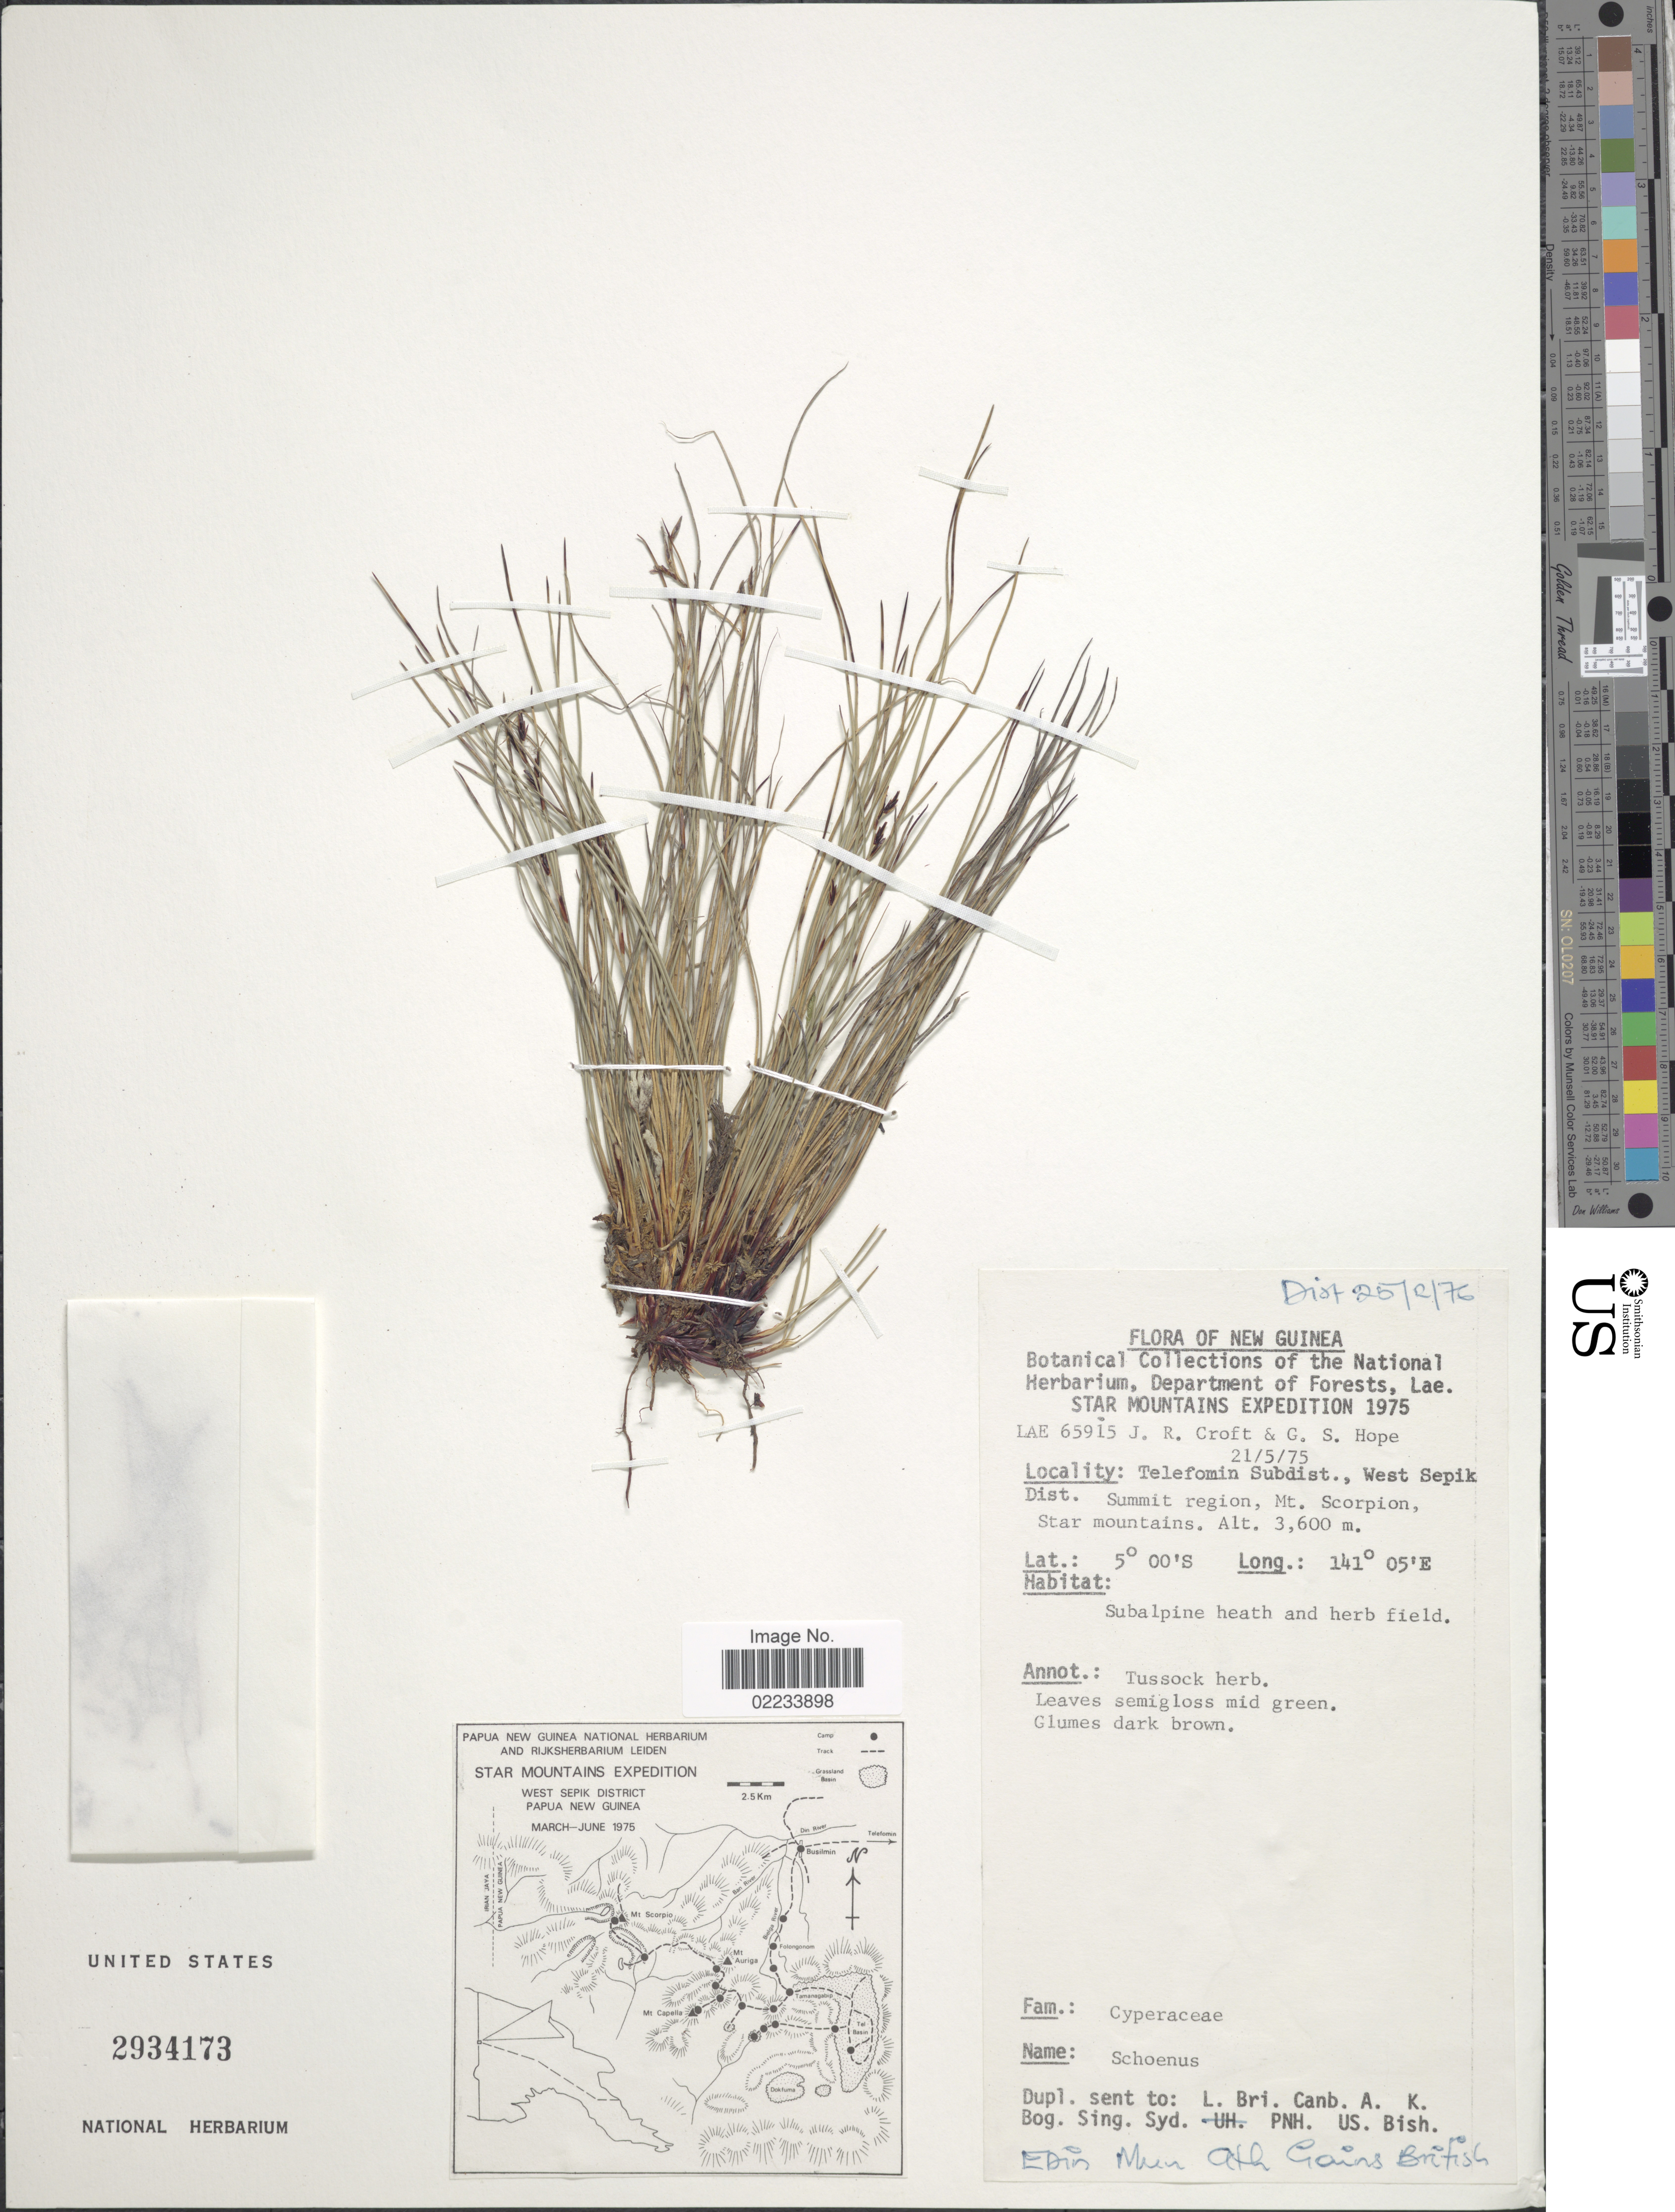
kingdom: Plantae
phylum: Tracheophyta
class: Liliopsida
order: Poales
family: Cyperaceae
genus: Schoenus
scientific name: Schoenus curvulus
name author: F. Muell.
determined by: Goetghebeur, P.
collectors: J. R. Croft & G. Hope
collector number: LAE 65915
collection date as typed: Transcribed d/m/y: 21/5/75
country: Papua New Guinea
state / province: Sandaun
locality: New Guinea, Telefomin Subdist., West Sepik Dist. Summit region, Mt Scorpion, Star mountains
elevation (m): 3600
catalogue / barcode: US 2934173